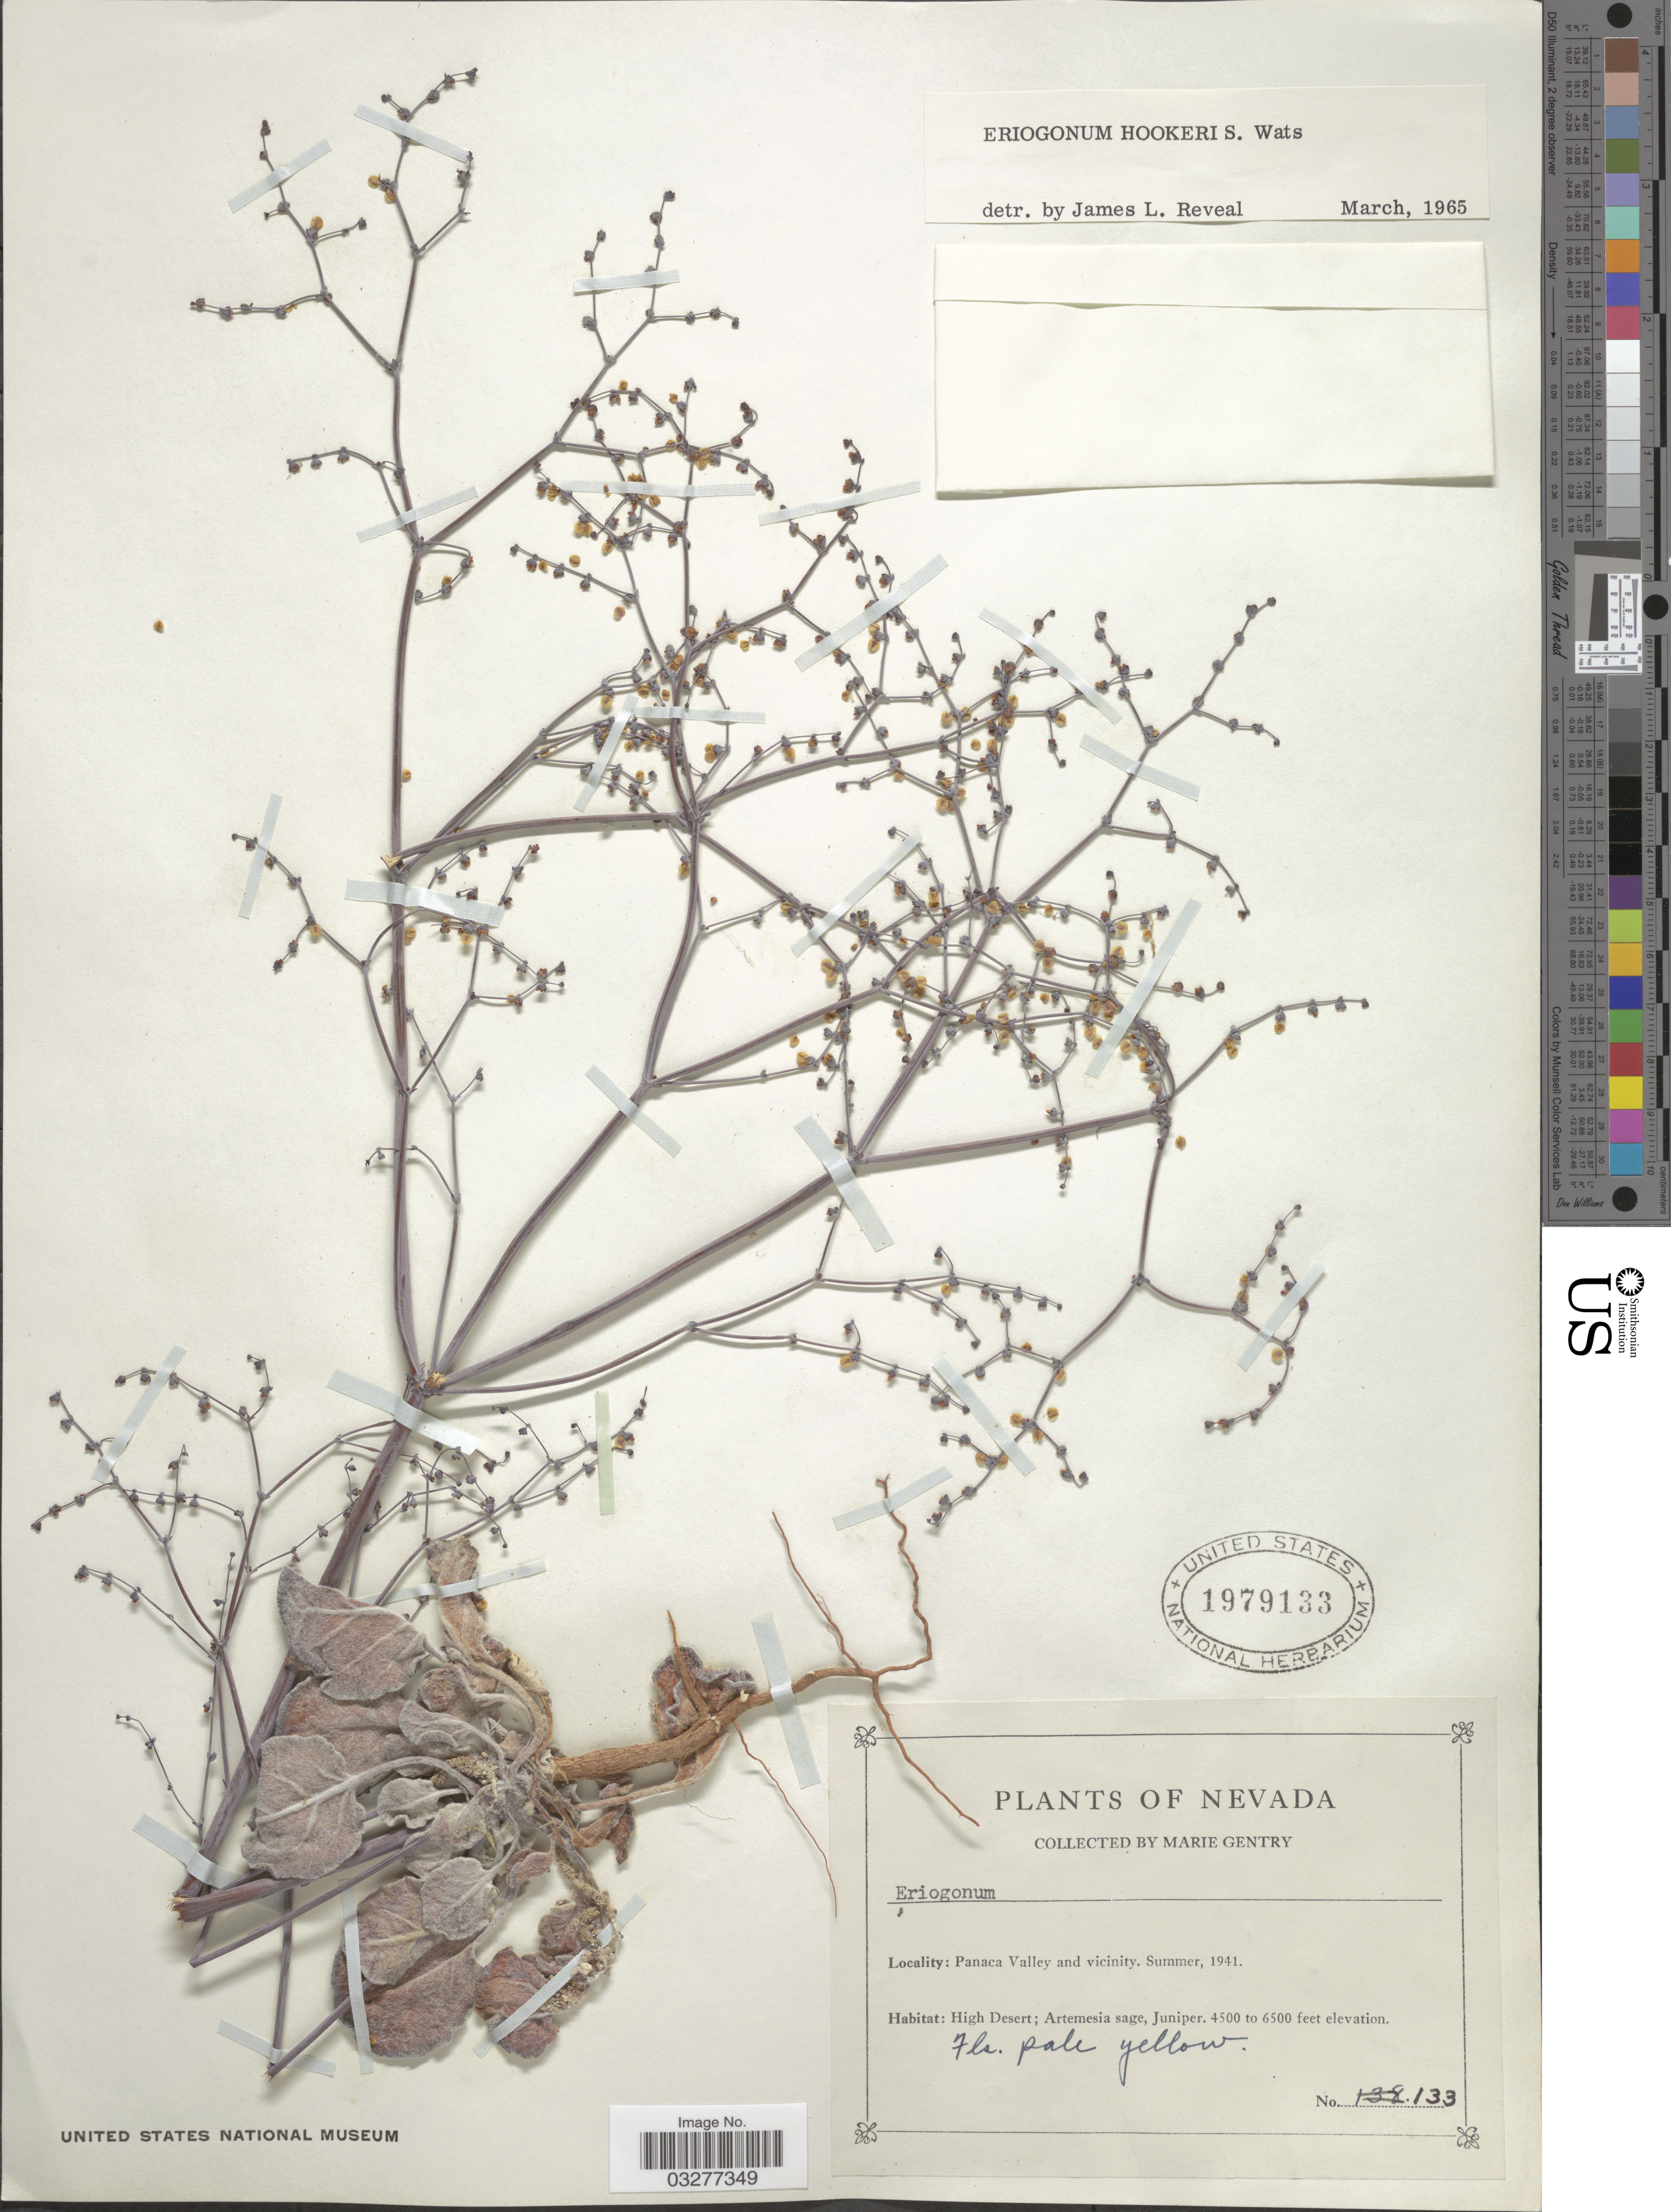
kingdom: Plantae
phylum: Tracheophyta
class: Magnoliopsida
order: Caryophyllales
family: Polygonaceae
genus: Eriogonum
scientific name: Eriogonum hookeri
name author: S. Watson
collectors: M. Gentry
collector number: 133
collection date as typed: Summer 1941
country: United States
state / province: Nevada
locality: Panaca Valley and vicinity.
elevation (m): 1372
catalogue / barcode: US 1979133